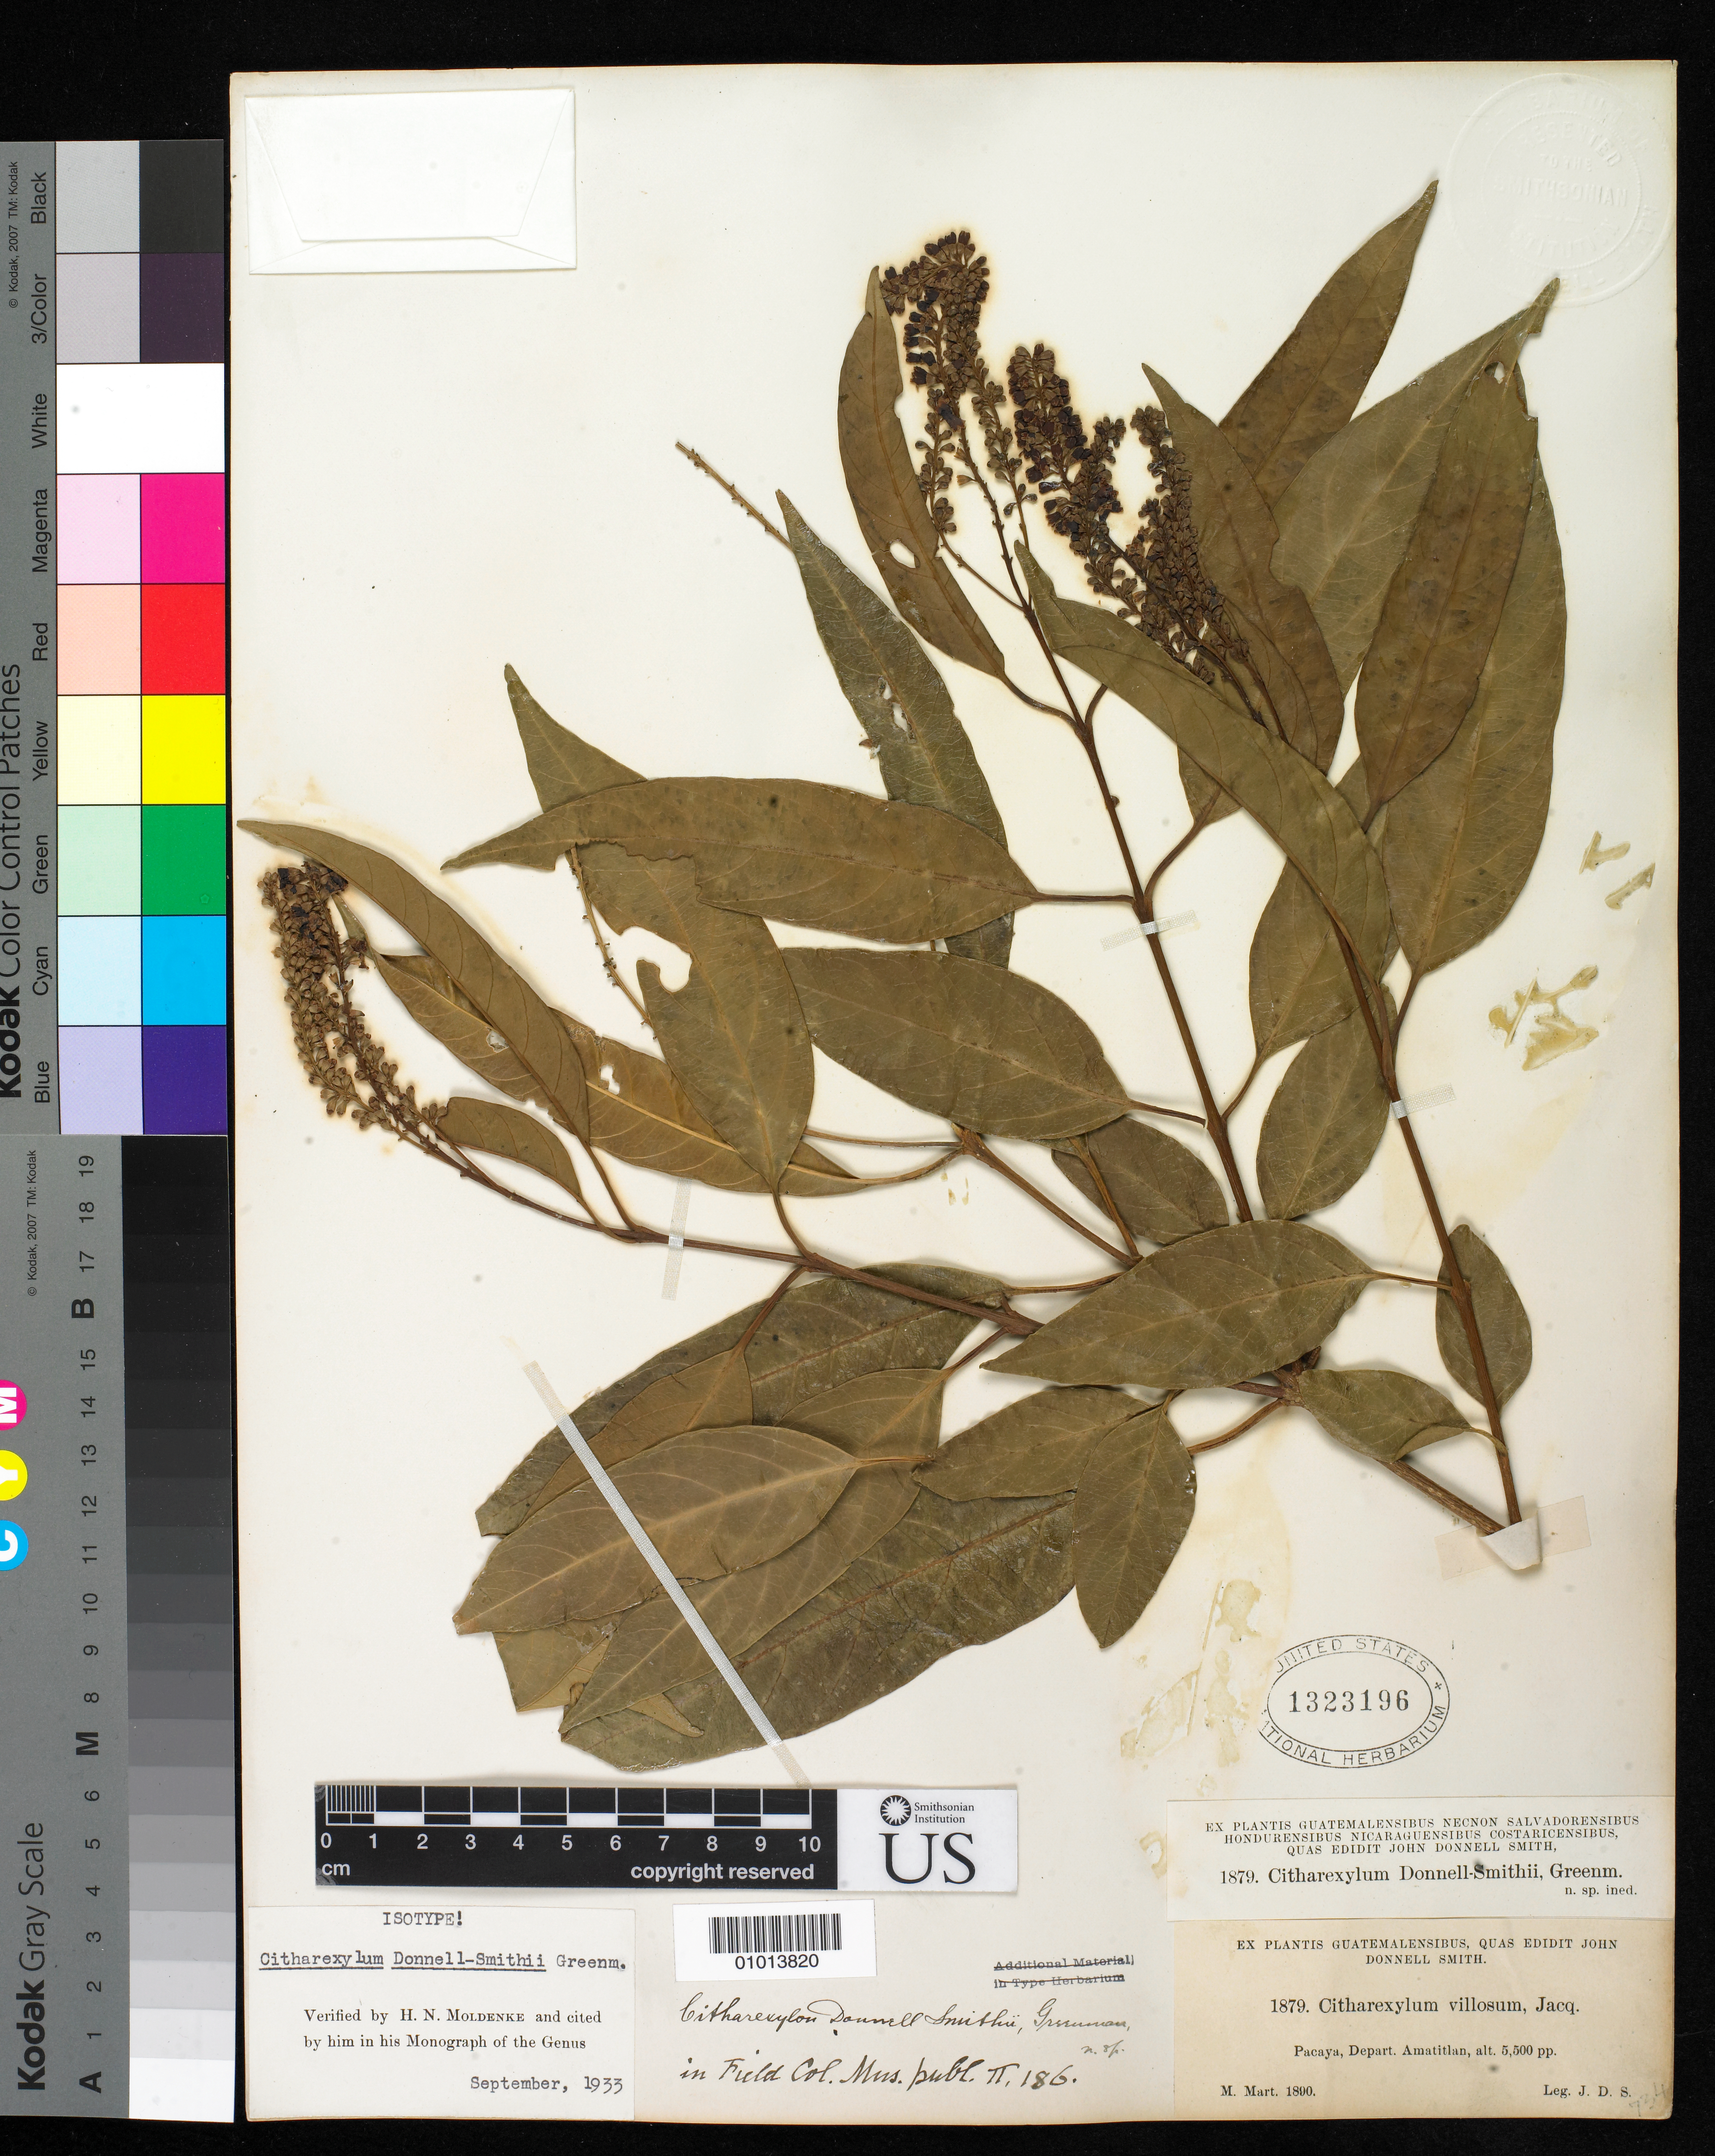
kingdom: Plantae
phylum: Tracheophyta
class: Magnoliopsida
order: Lamiales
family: Verbenaceae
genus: Citharexylum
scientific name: Citharexylum donnell-smithii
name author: Greenm.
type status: Isotype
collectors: J. Donnell Smith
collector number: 1879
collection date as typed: Mar 1890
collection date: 1890-03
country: Guatemala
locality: Pacaya, Depart. Amatitlan.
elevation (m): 1676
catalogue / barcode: US 1323196